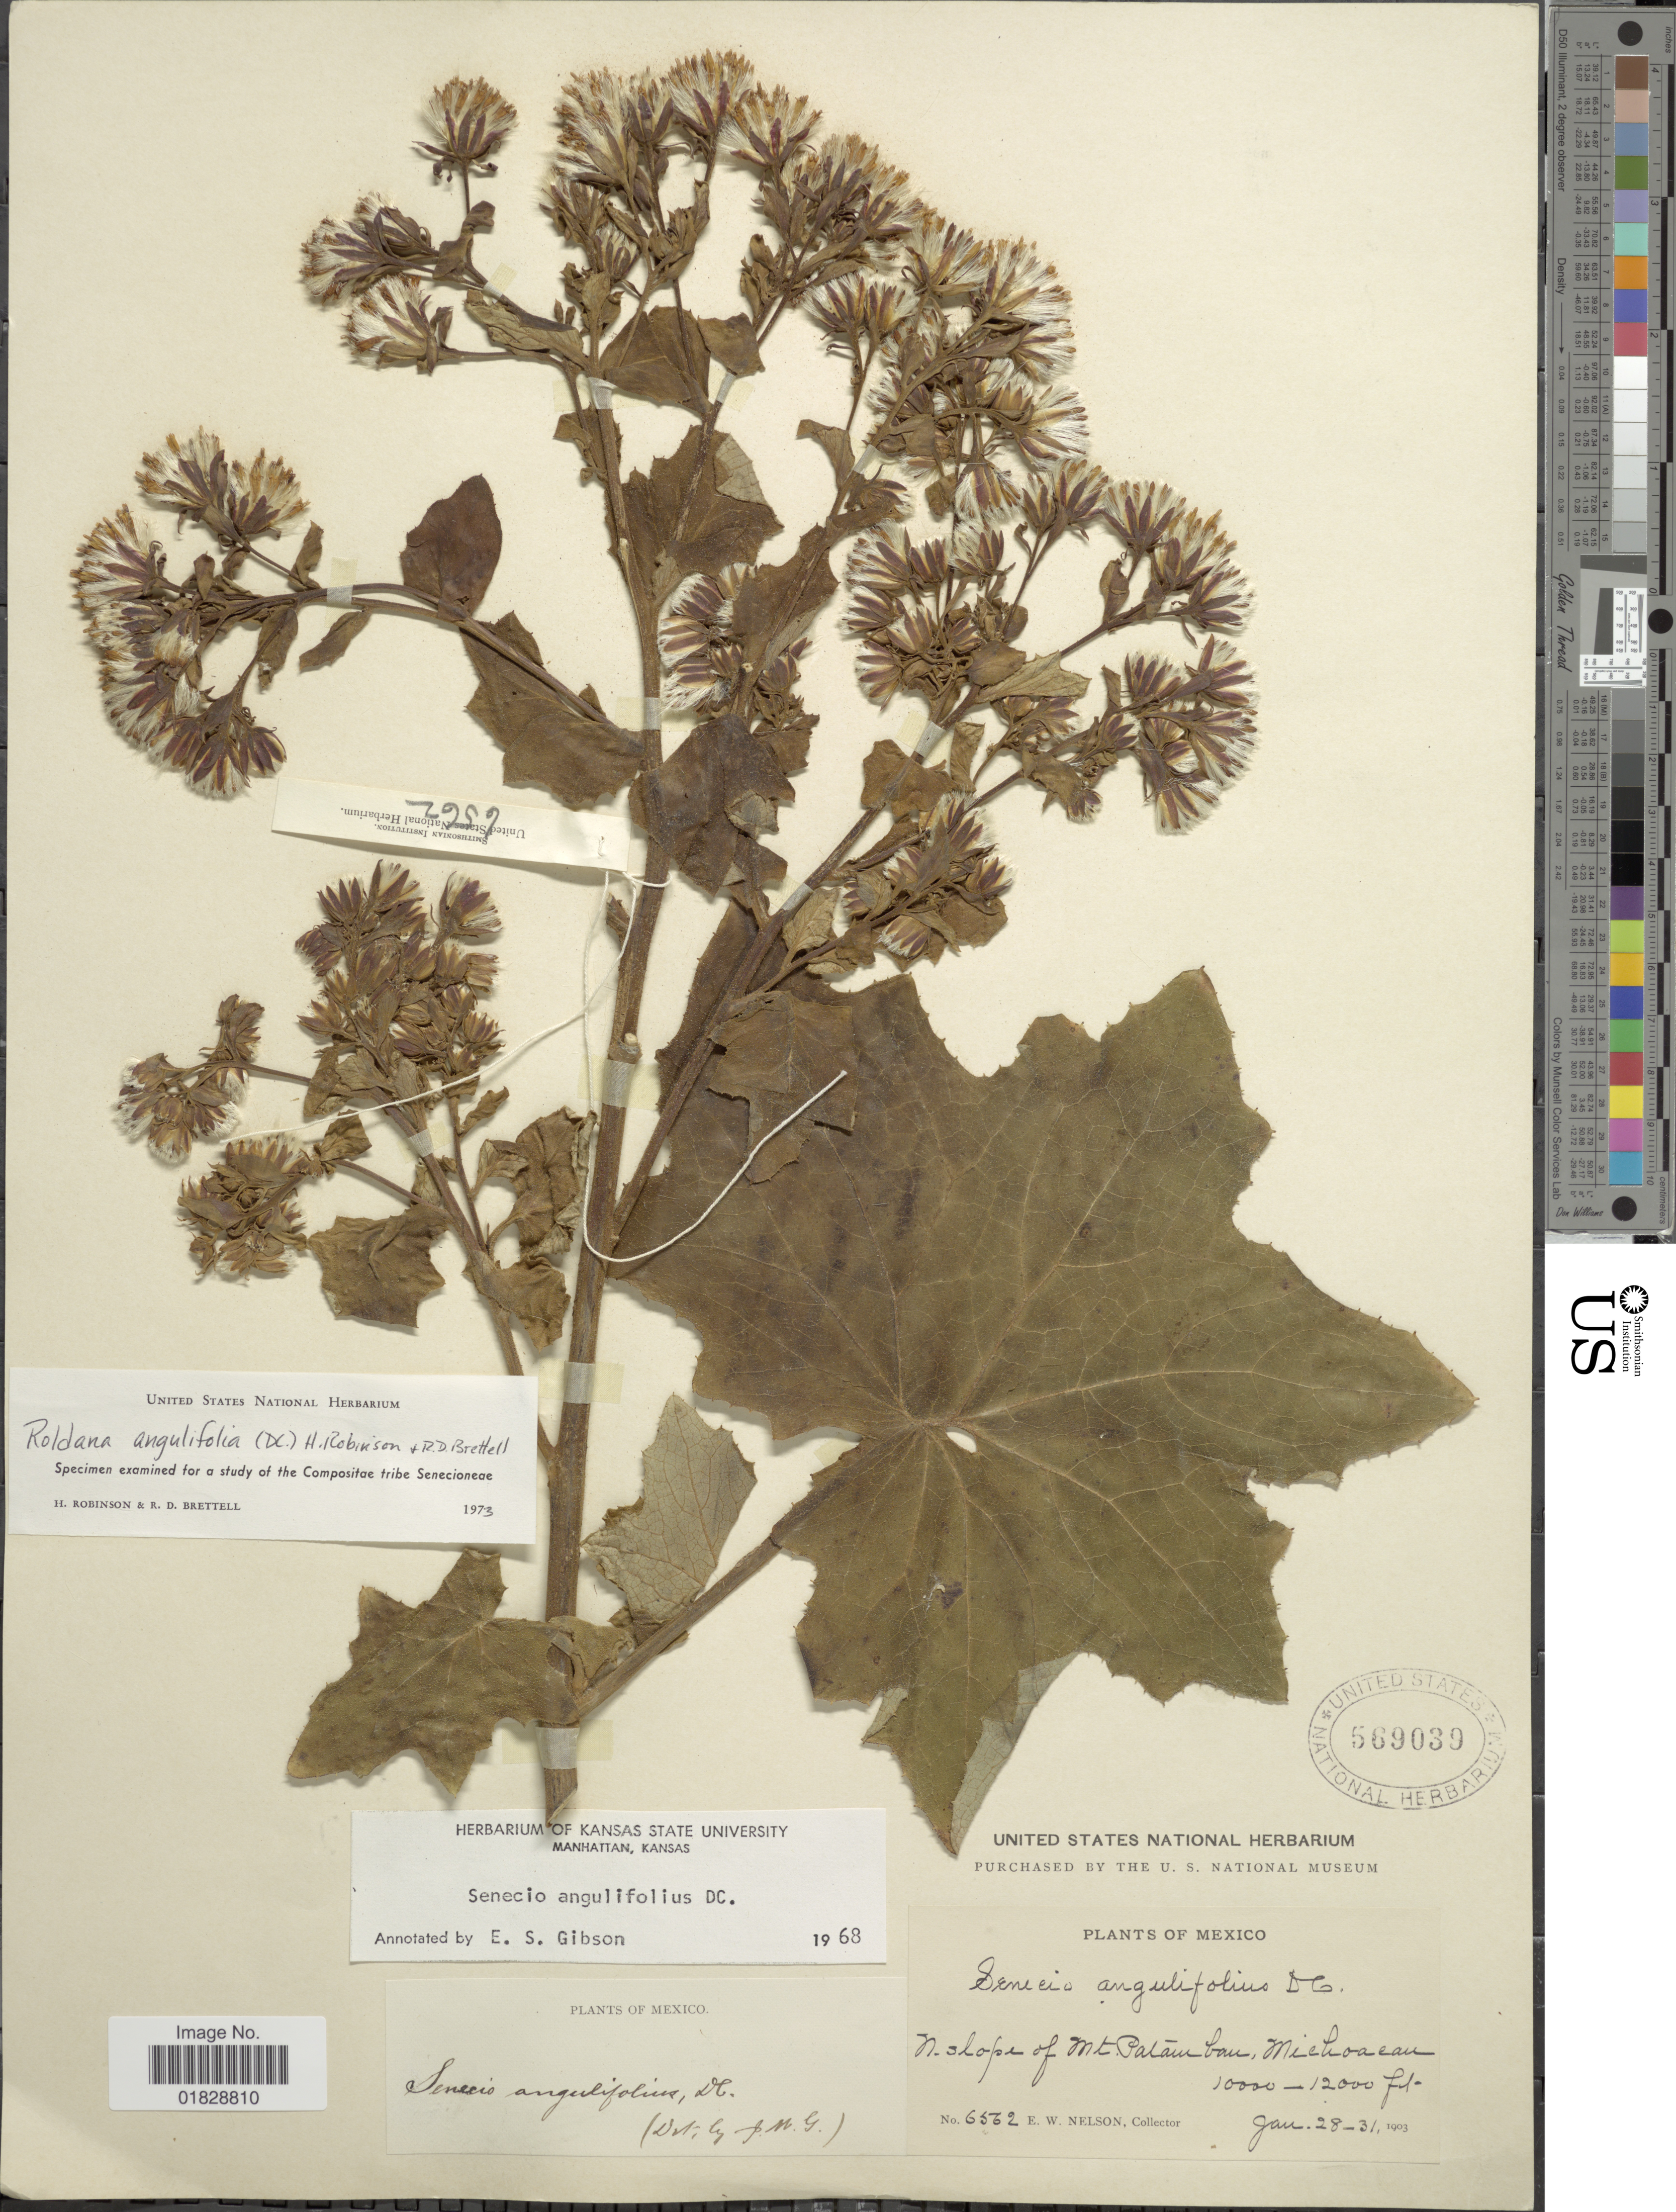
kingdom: Plantae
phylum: Tracheophyta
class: Magnoliopsida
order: Asterales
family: Asteraceae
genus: Roldana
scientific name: Roldana angulifolia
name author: (DC.) H. Rob. & Brettell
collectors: E. W. Nelson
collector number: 6562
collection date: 1903-01-28/1903-01-31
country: Mexico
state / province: Michoacán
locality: N. slope of Mt. Patamban, Michoacan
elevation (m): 3048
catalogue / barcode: US 569039